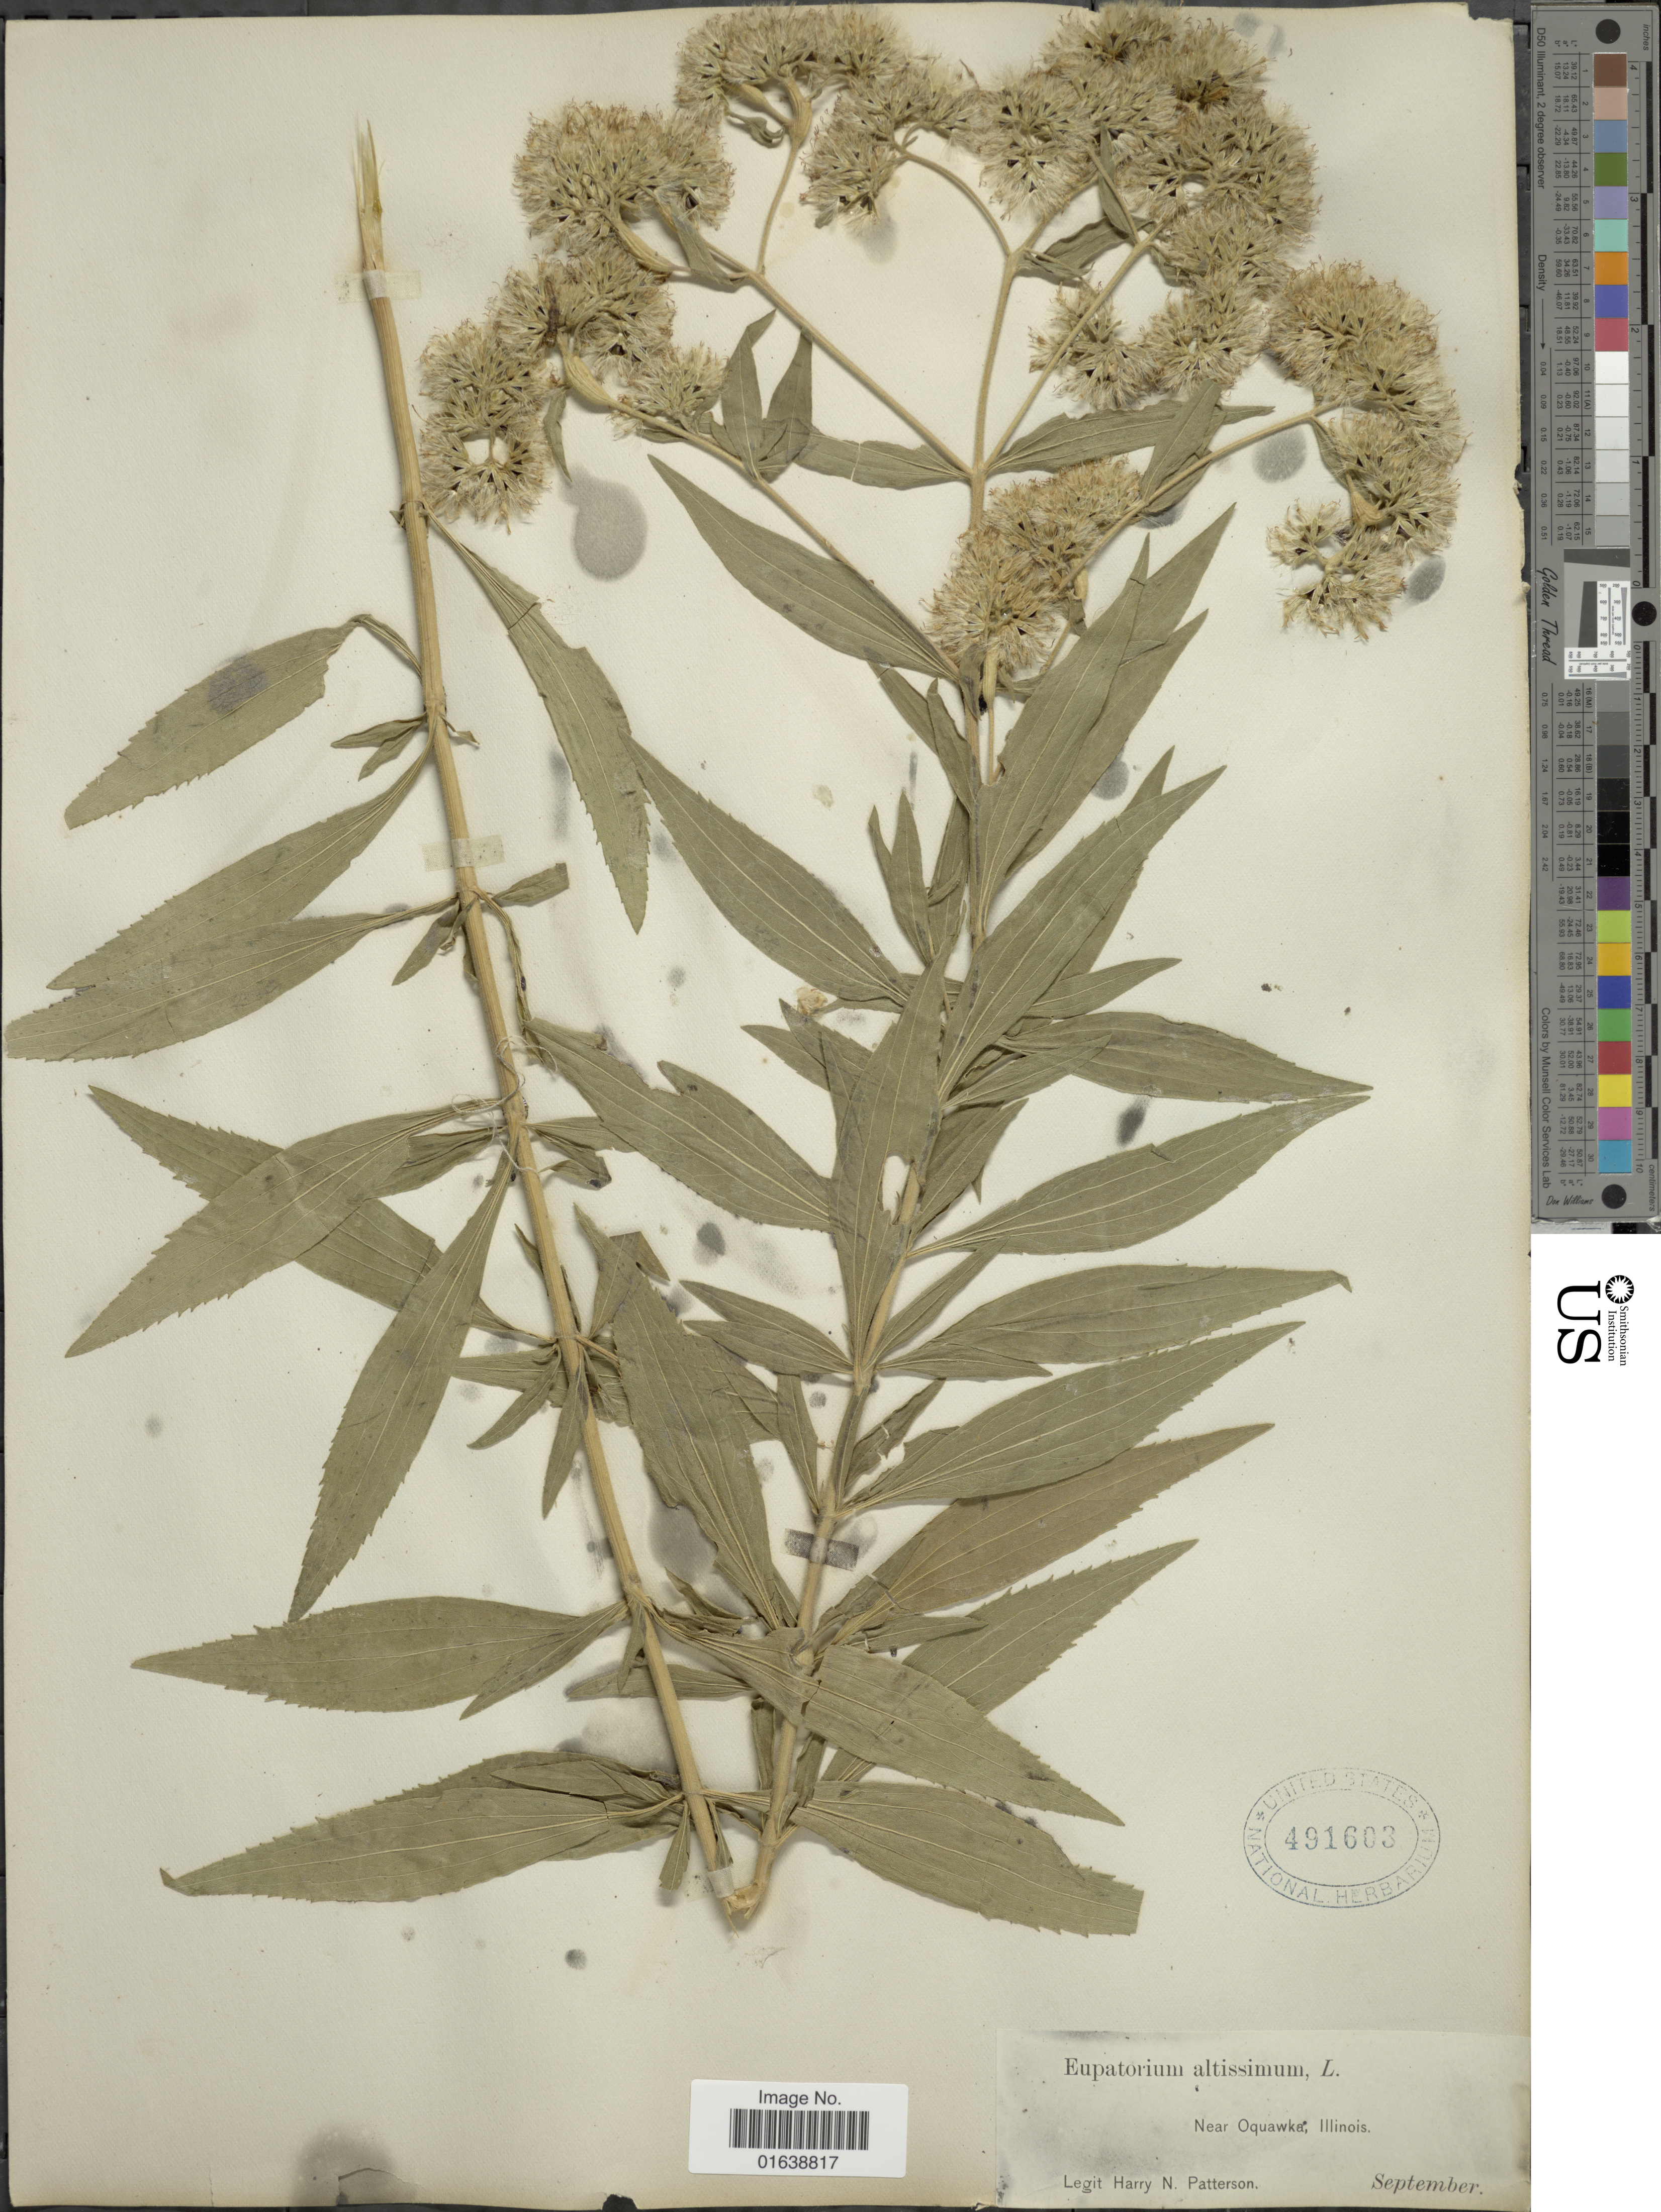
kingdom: Plantae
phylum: Tracheophyta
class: Magnoliopsida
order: Asterales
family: Asteraceae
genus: Eupatorium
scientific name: Eupatorium altissimum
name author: L.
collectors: H. N. Patterson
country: United States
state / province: Illinois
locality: Near Oquawka, Illinois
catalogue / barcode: US 491603